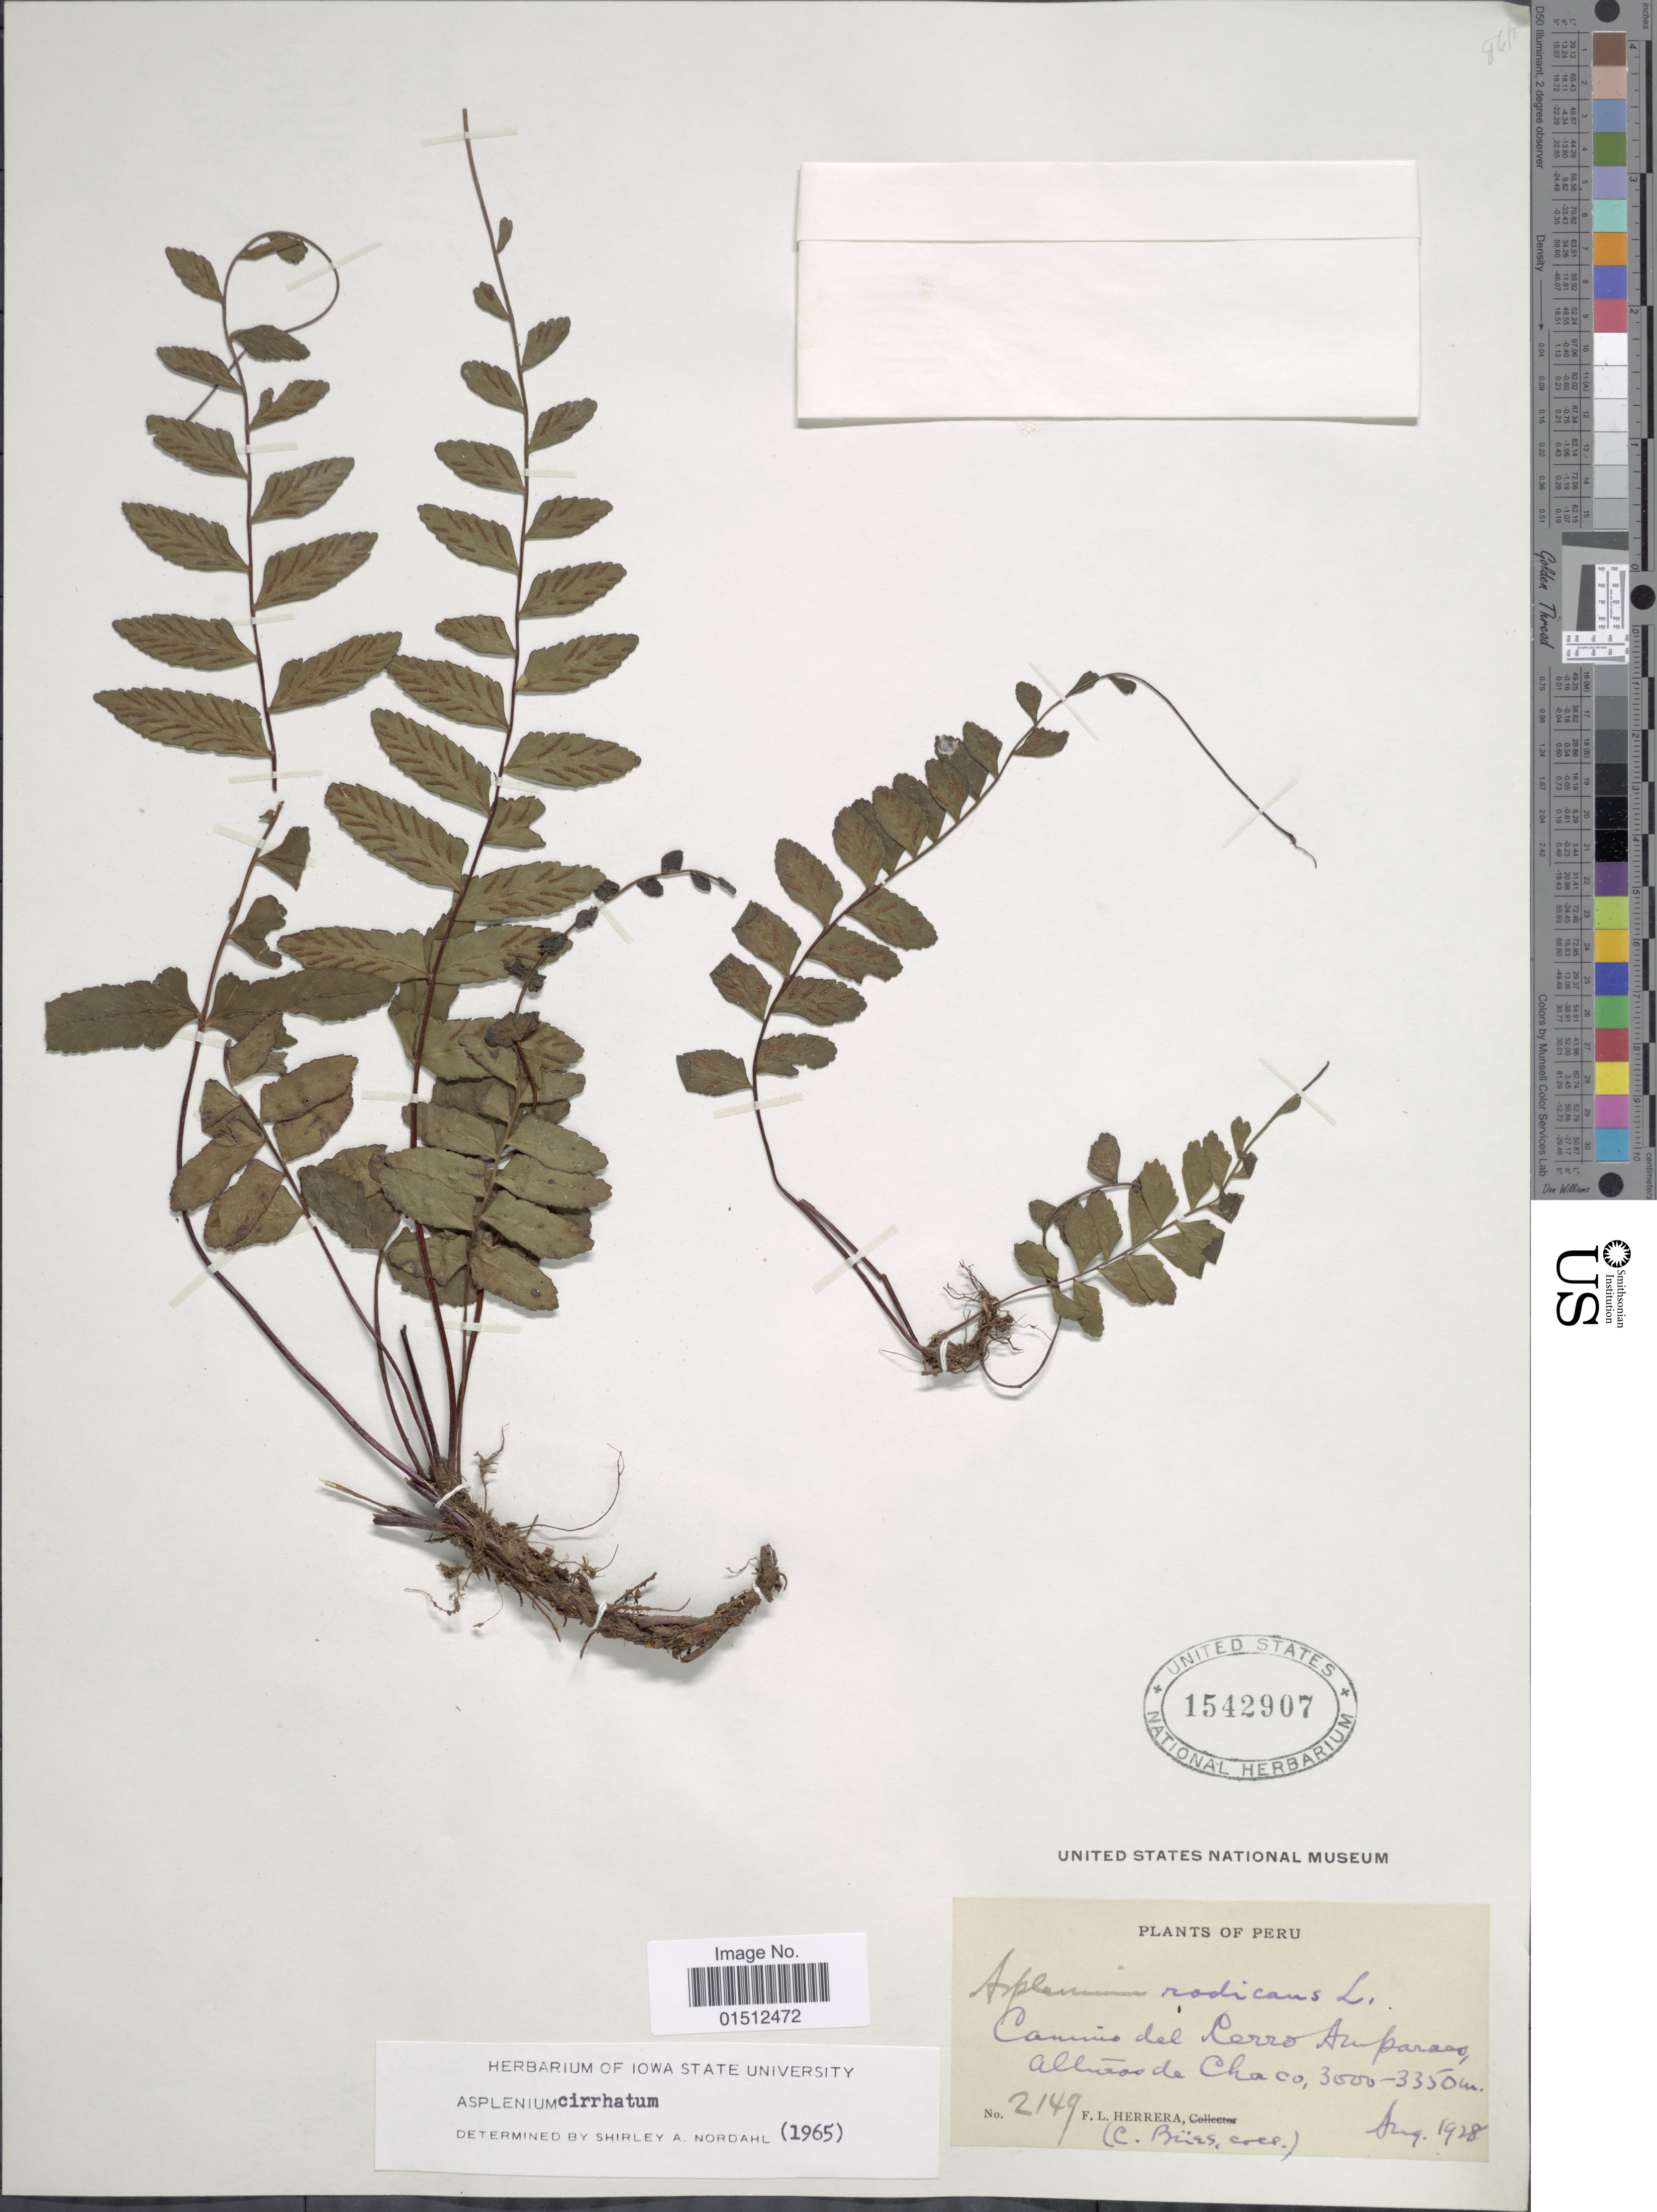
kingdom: Plantae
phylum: Tracheophyta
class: Polypodiopsida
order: Polypodiales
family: Aspleniaceae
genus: Asplenium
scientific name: Asplenium radicans var. cirrhatum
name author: (Rich. ex Willd.) Rosenst.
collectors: C. Bues & F. L. Herrera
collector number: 2149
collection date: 1928-08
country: Peru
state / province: Cusco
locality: Camino del Cerro Amparaes, alturas de Chaco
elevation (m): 3000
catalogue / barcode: US 1542907